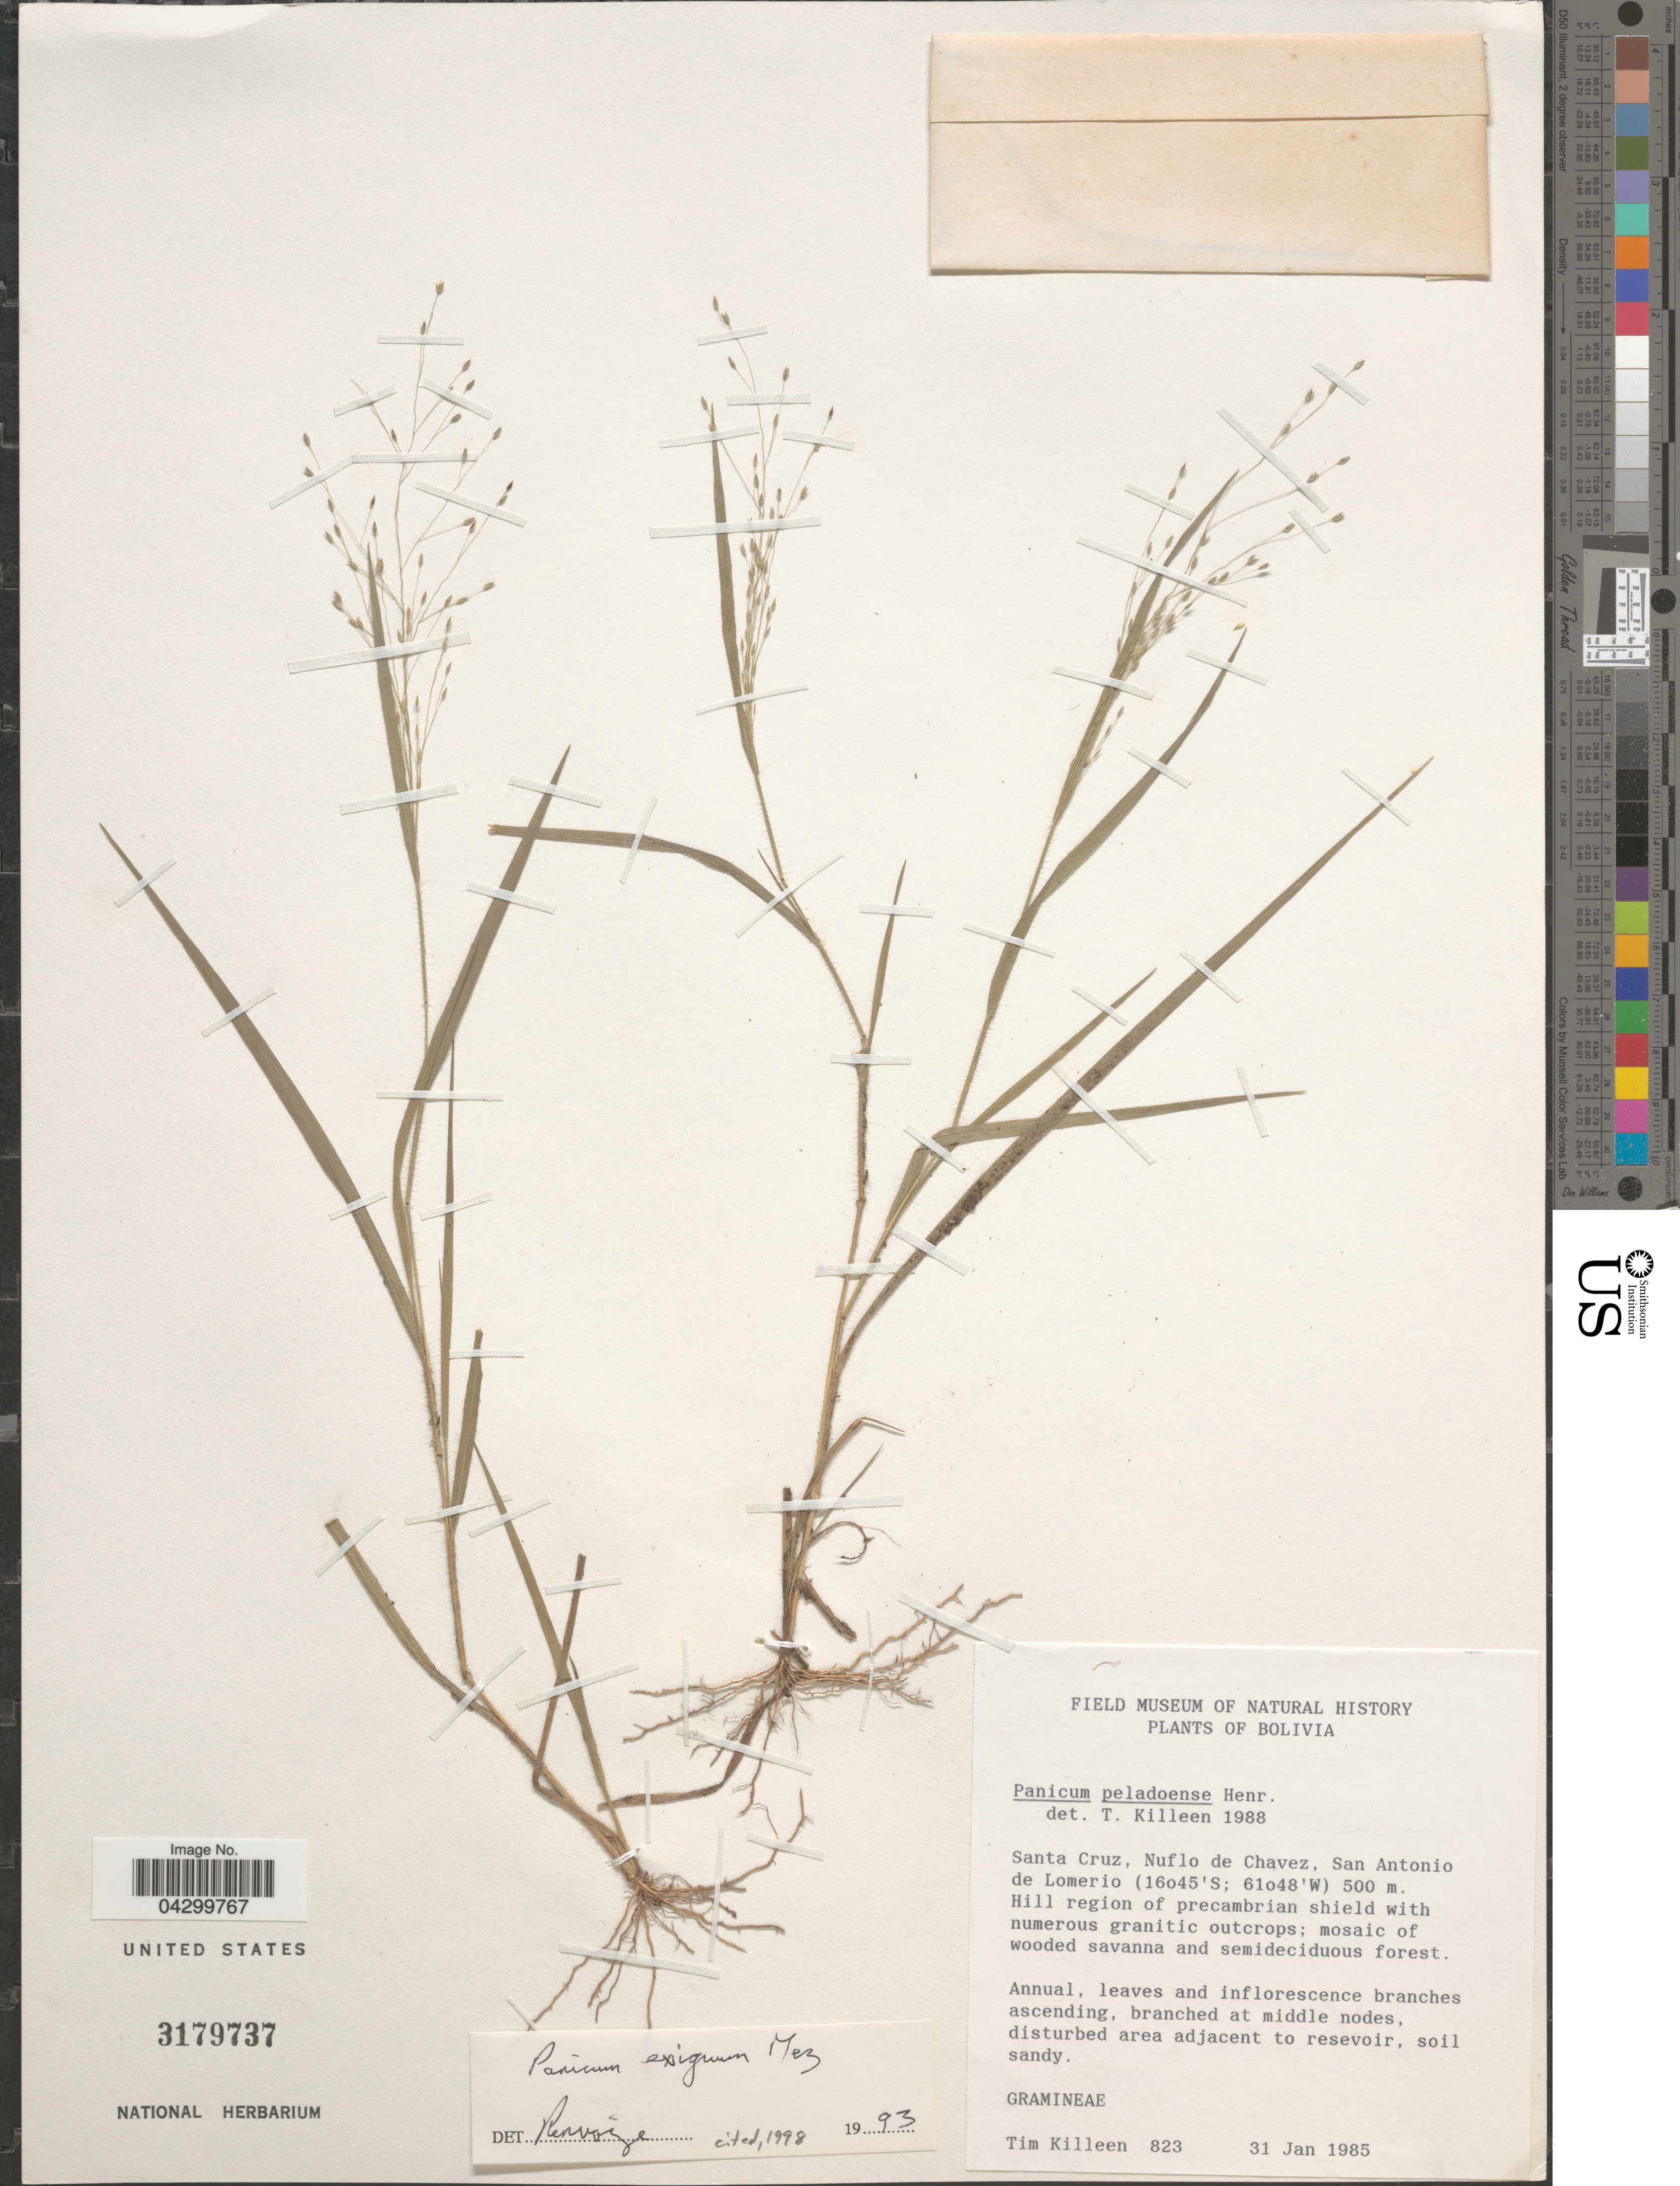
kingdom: Plantae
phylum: Tracheophyta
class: Liliopsida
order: Poales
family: Poaceae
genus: Panicum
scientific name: Panicum exiguum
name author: Mez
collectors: T. J. Killeen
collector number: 823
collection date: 1985-01-31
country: Bolivia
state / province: Santa Cruz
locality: Nuflo de Chavez, San Antonio de Lomerio.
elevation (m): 500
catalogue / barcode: US 3179737